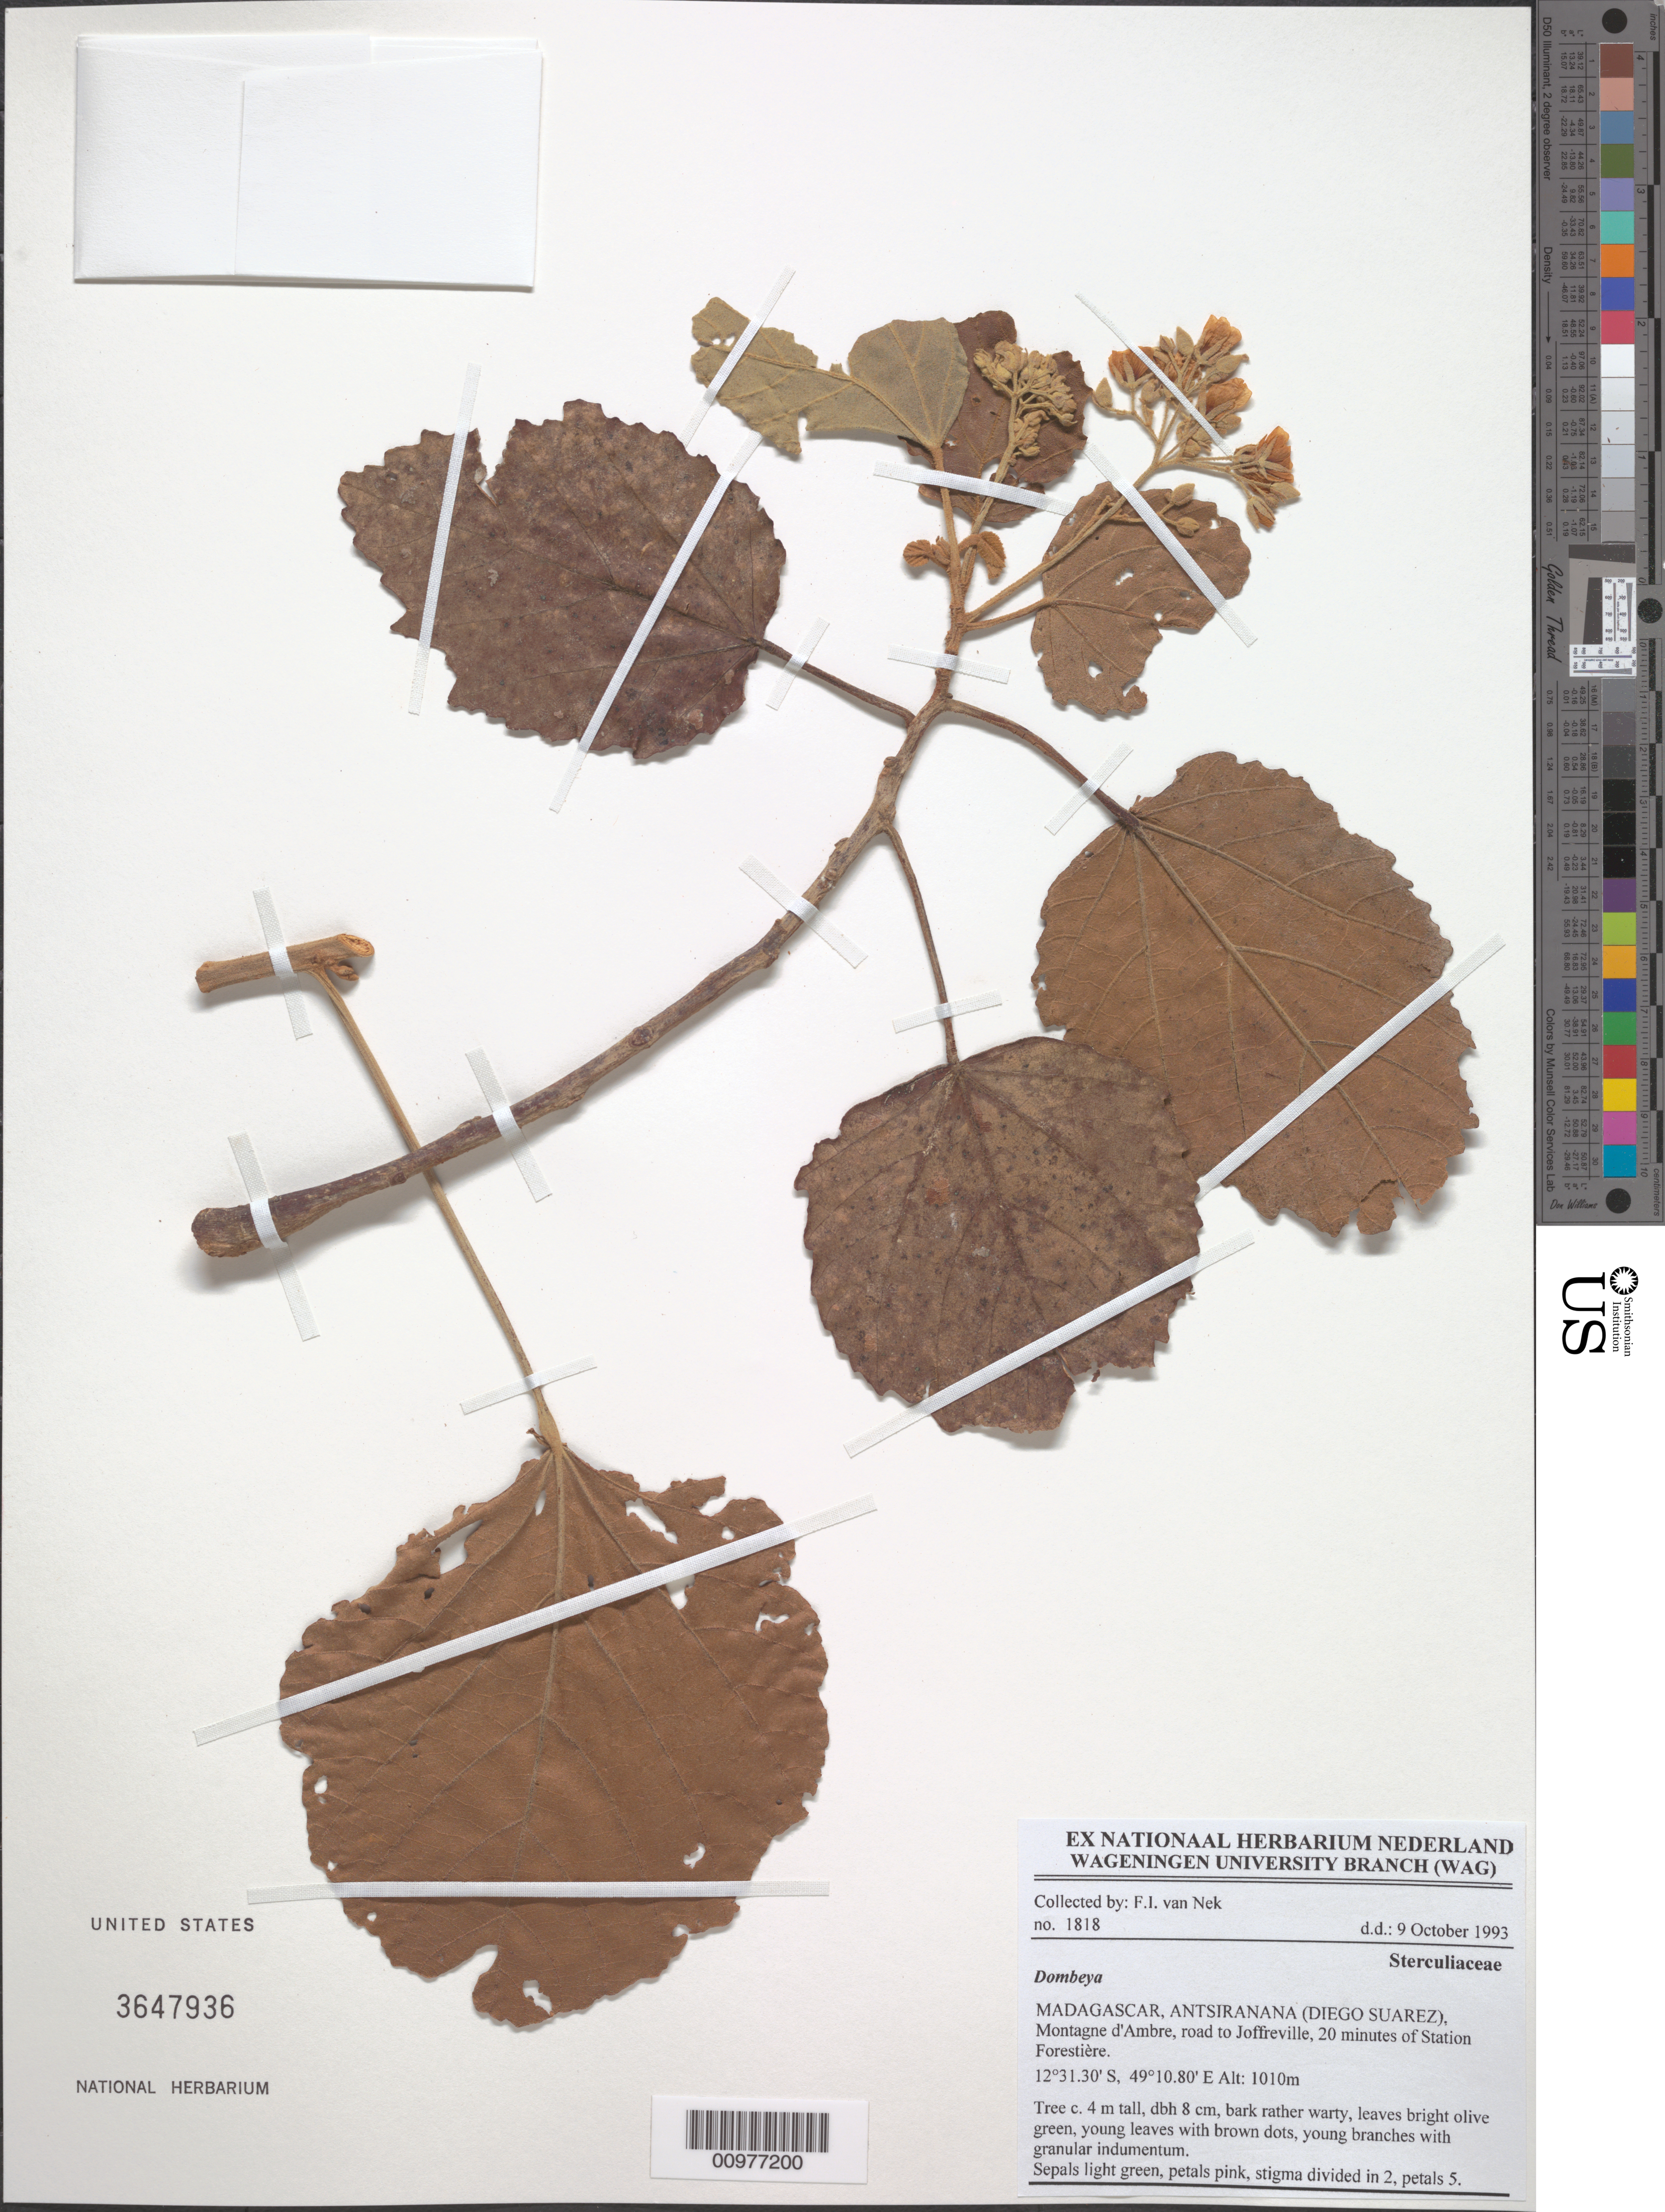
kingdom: Plantae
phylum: Tracheophyta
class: Magnoliopsida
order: Malvales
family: Malvaceae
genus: Dombeya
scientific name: Dombeya sp.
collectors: F. van Nek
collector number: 1818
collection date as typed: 9 Oct 1993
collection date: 1993-10-09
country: Madagascar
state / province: Diana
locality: Montagne d'Ambre, road to Joffreville, 20 minutes of Station Forestière.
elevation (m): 1010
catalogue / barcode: US 3647936